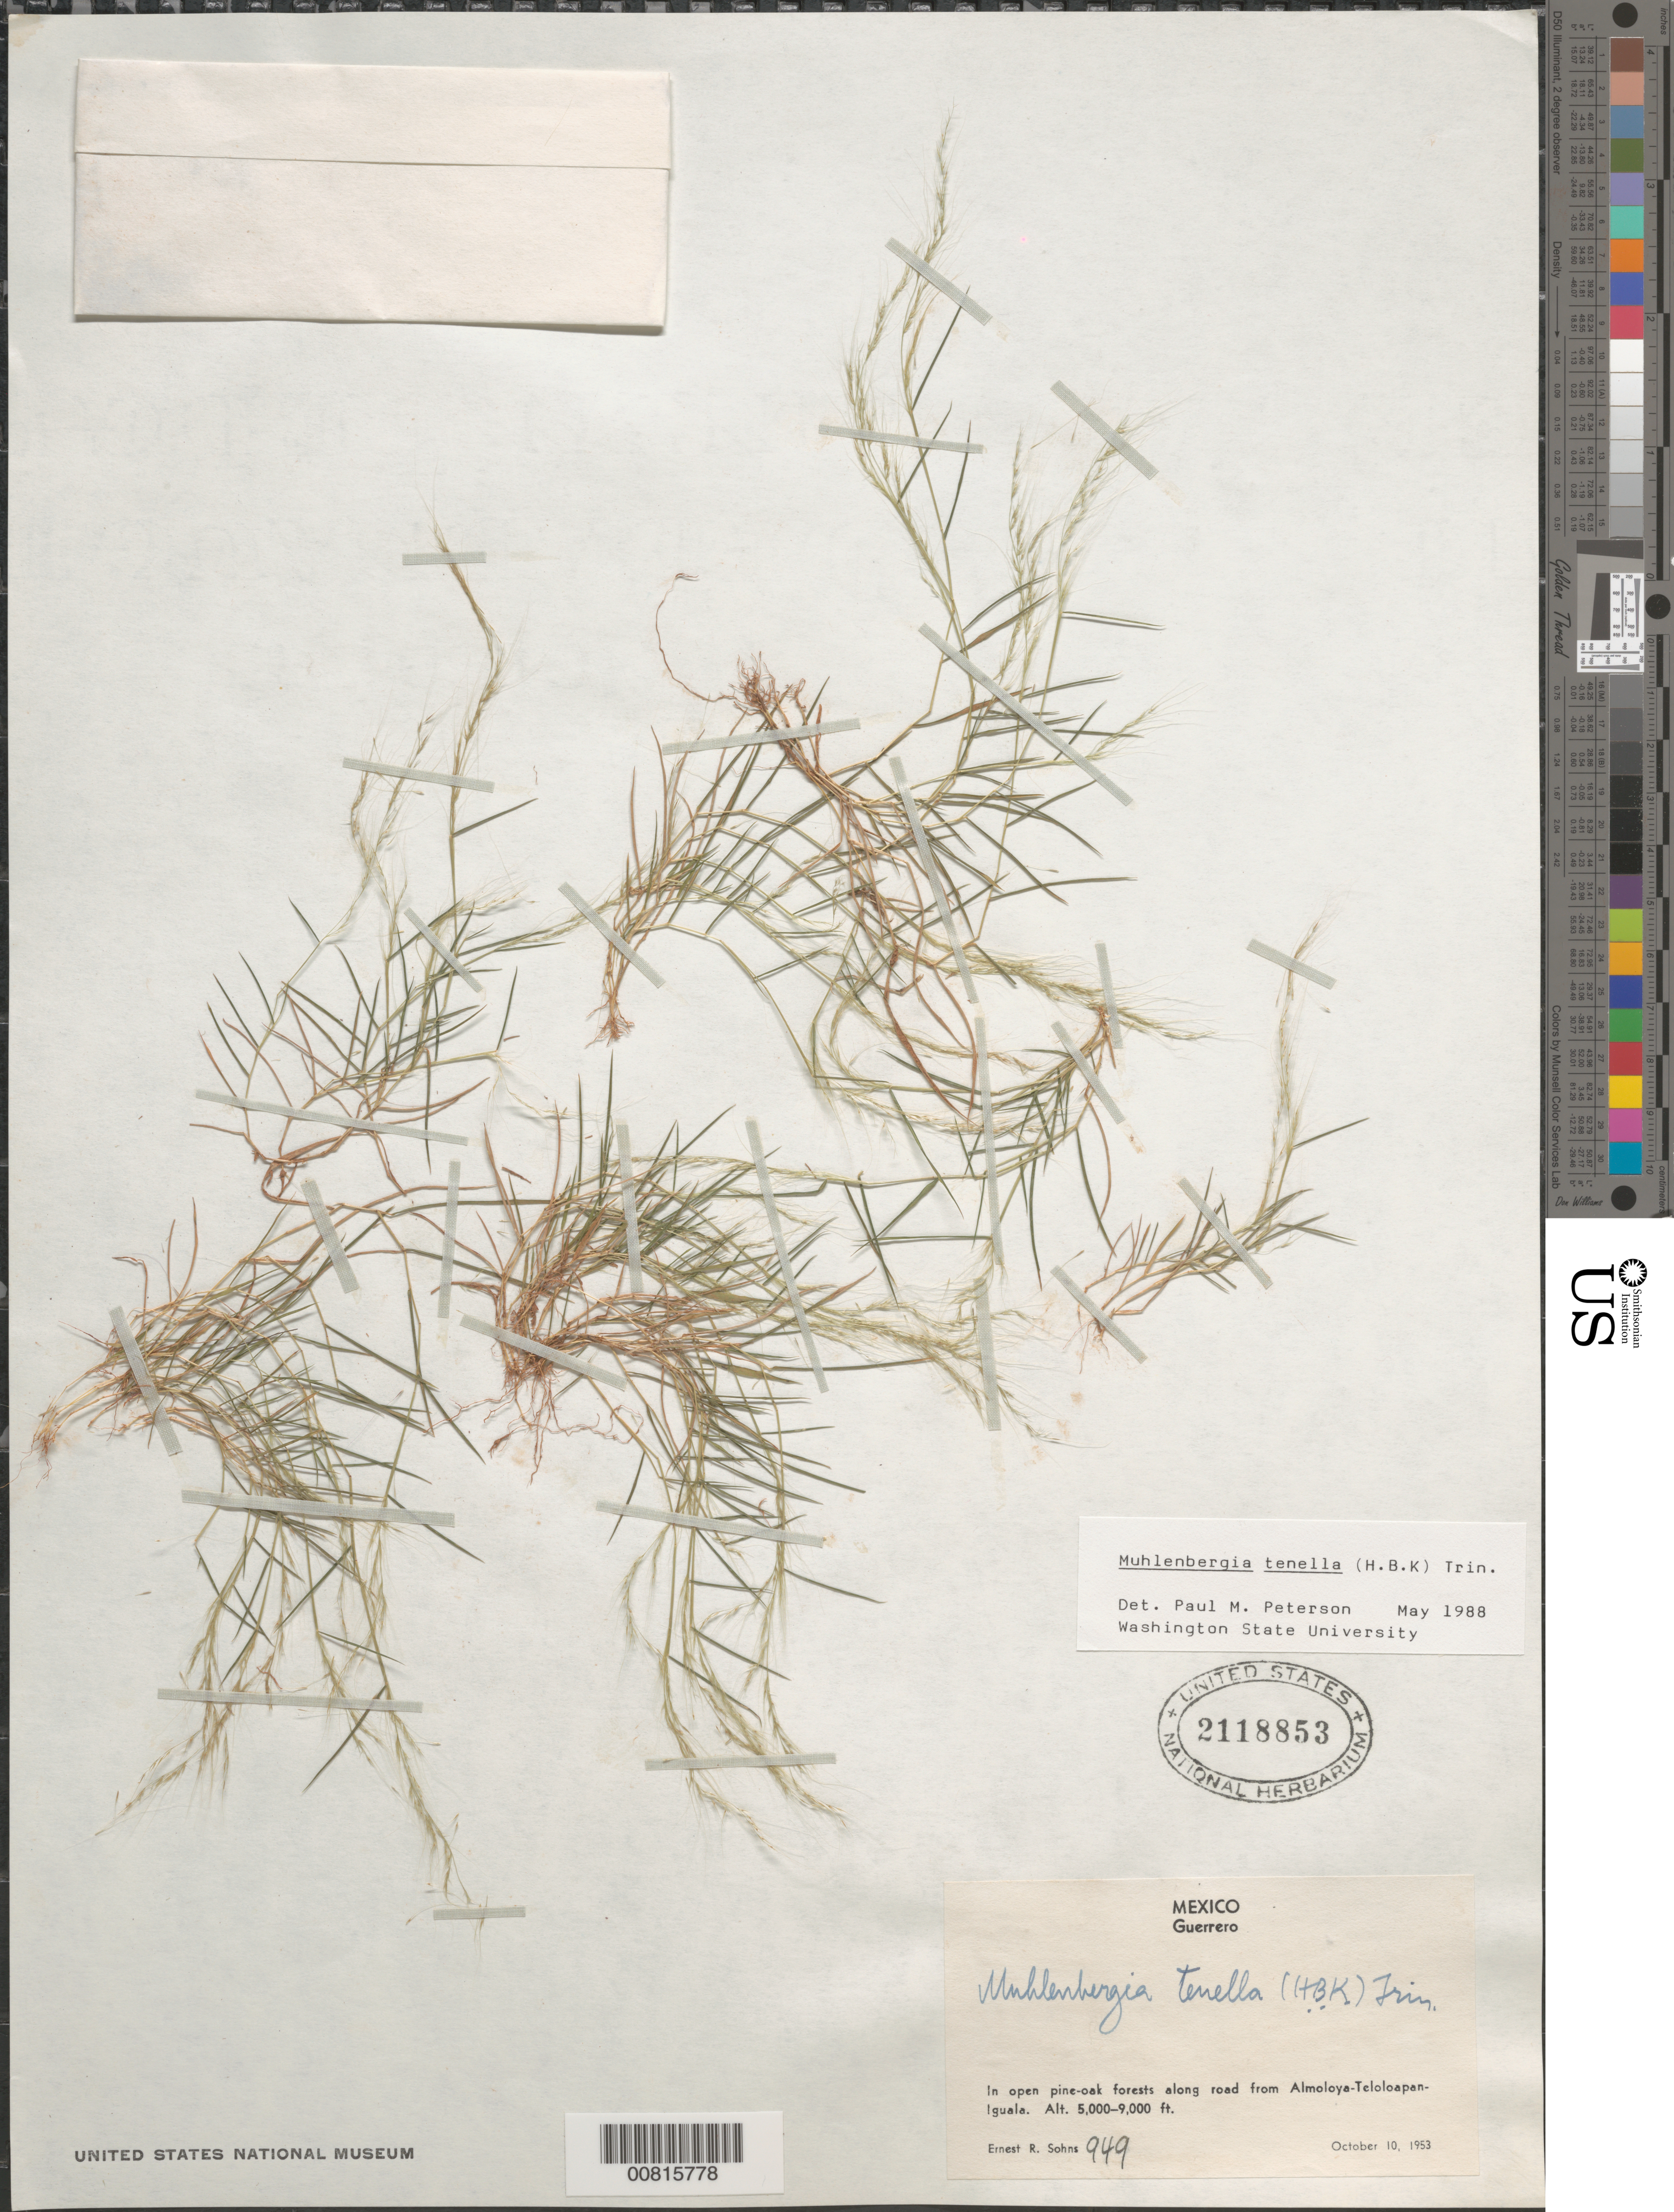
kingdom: Plantae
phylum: Tracheophyta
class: Liliopsida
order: Poales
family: Poaceae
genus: Muhlenbergia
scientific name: Muhlenbergia stricta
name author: (J. Presl) Kunth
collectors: G. B. Hinton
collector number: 949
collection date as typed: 10 Oct 1953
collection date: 1953-10-10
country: Mexico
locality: Almoloya- Teloloapan- Iguala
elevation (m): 2743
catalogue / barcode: US 2118853